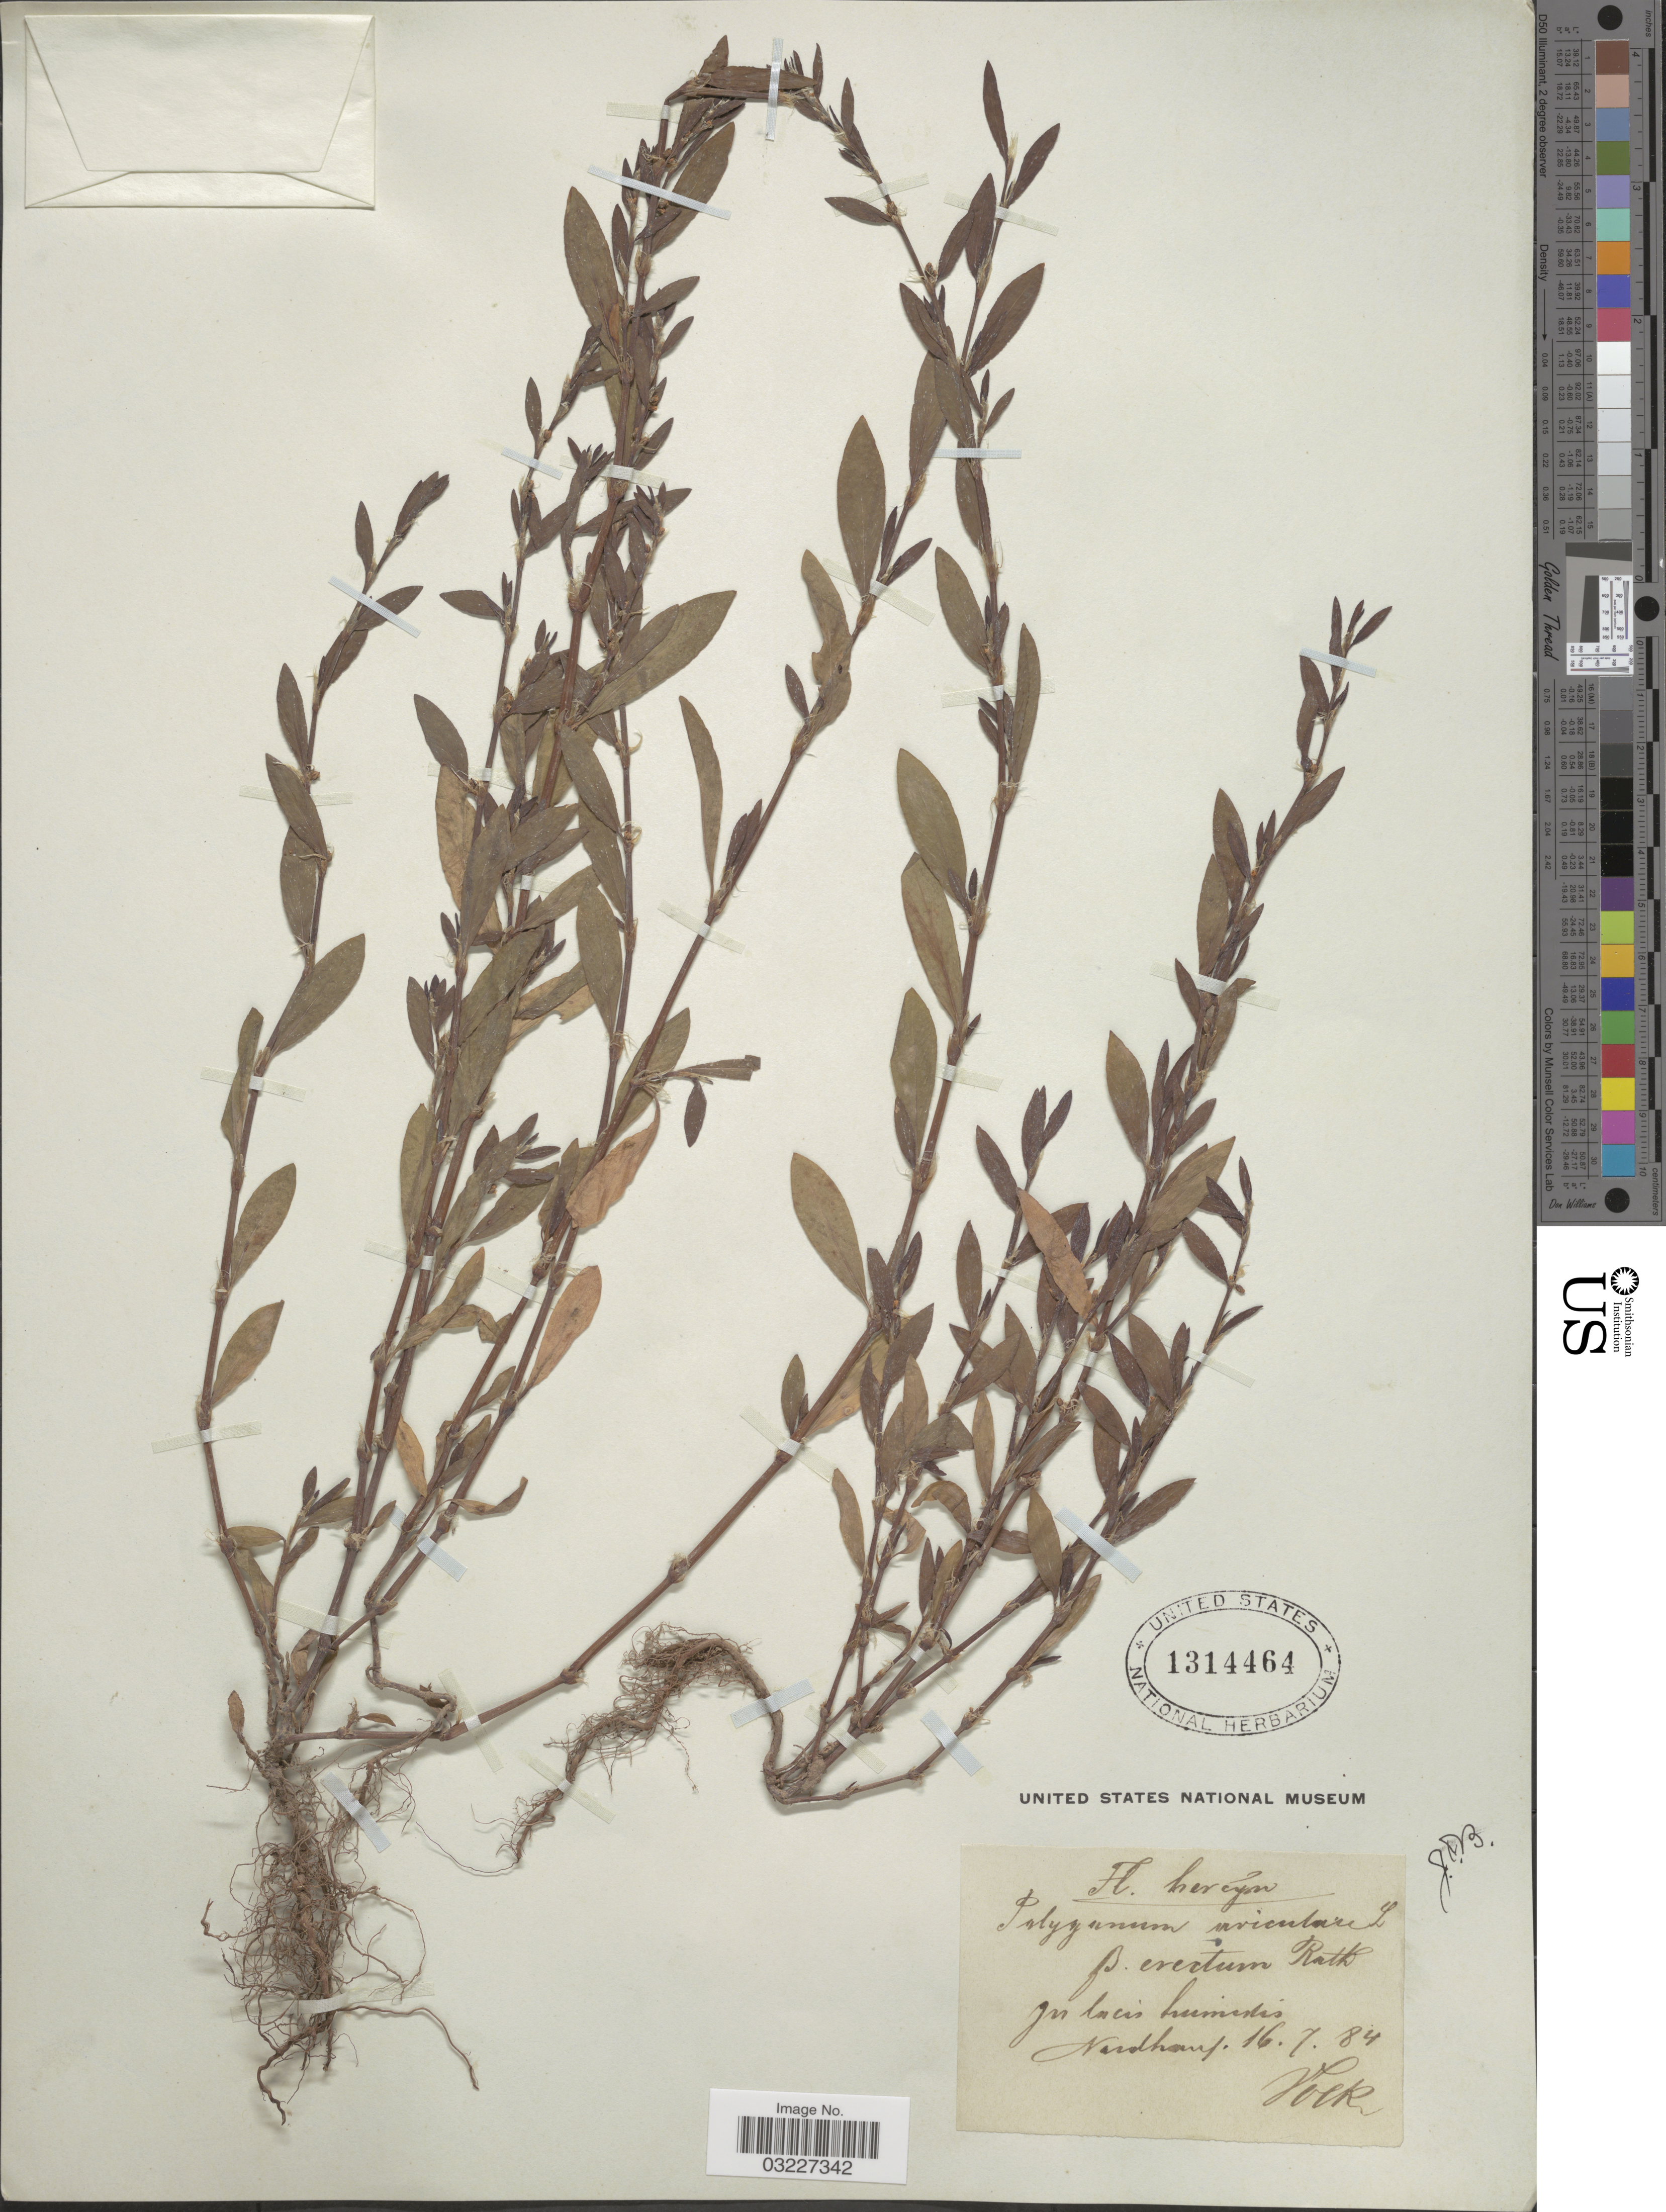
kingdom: Plantae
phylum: Tracheophyta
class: Magnoliopsida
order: Caryophyllales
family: Polygonaceae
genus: Polygonum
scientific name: Polygonum aviculare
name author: L.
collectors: Vock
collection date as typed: Transcribed d/m/y: 16/7/84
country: Germany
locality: Hercyn. Nordhaus [interpreted].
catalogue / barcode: US 1314464